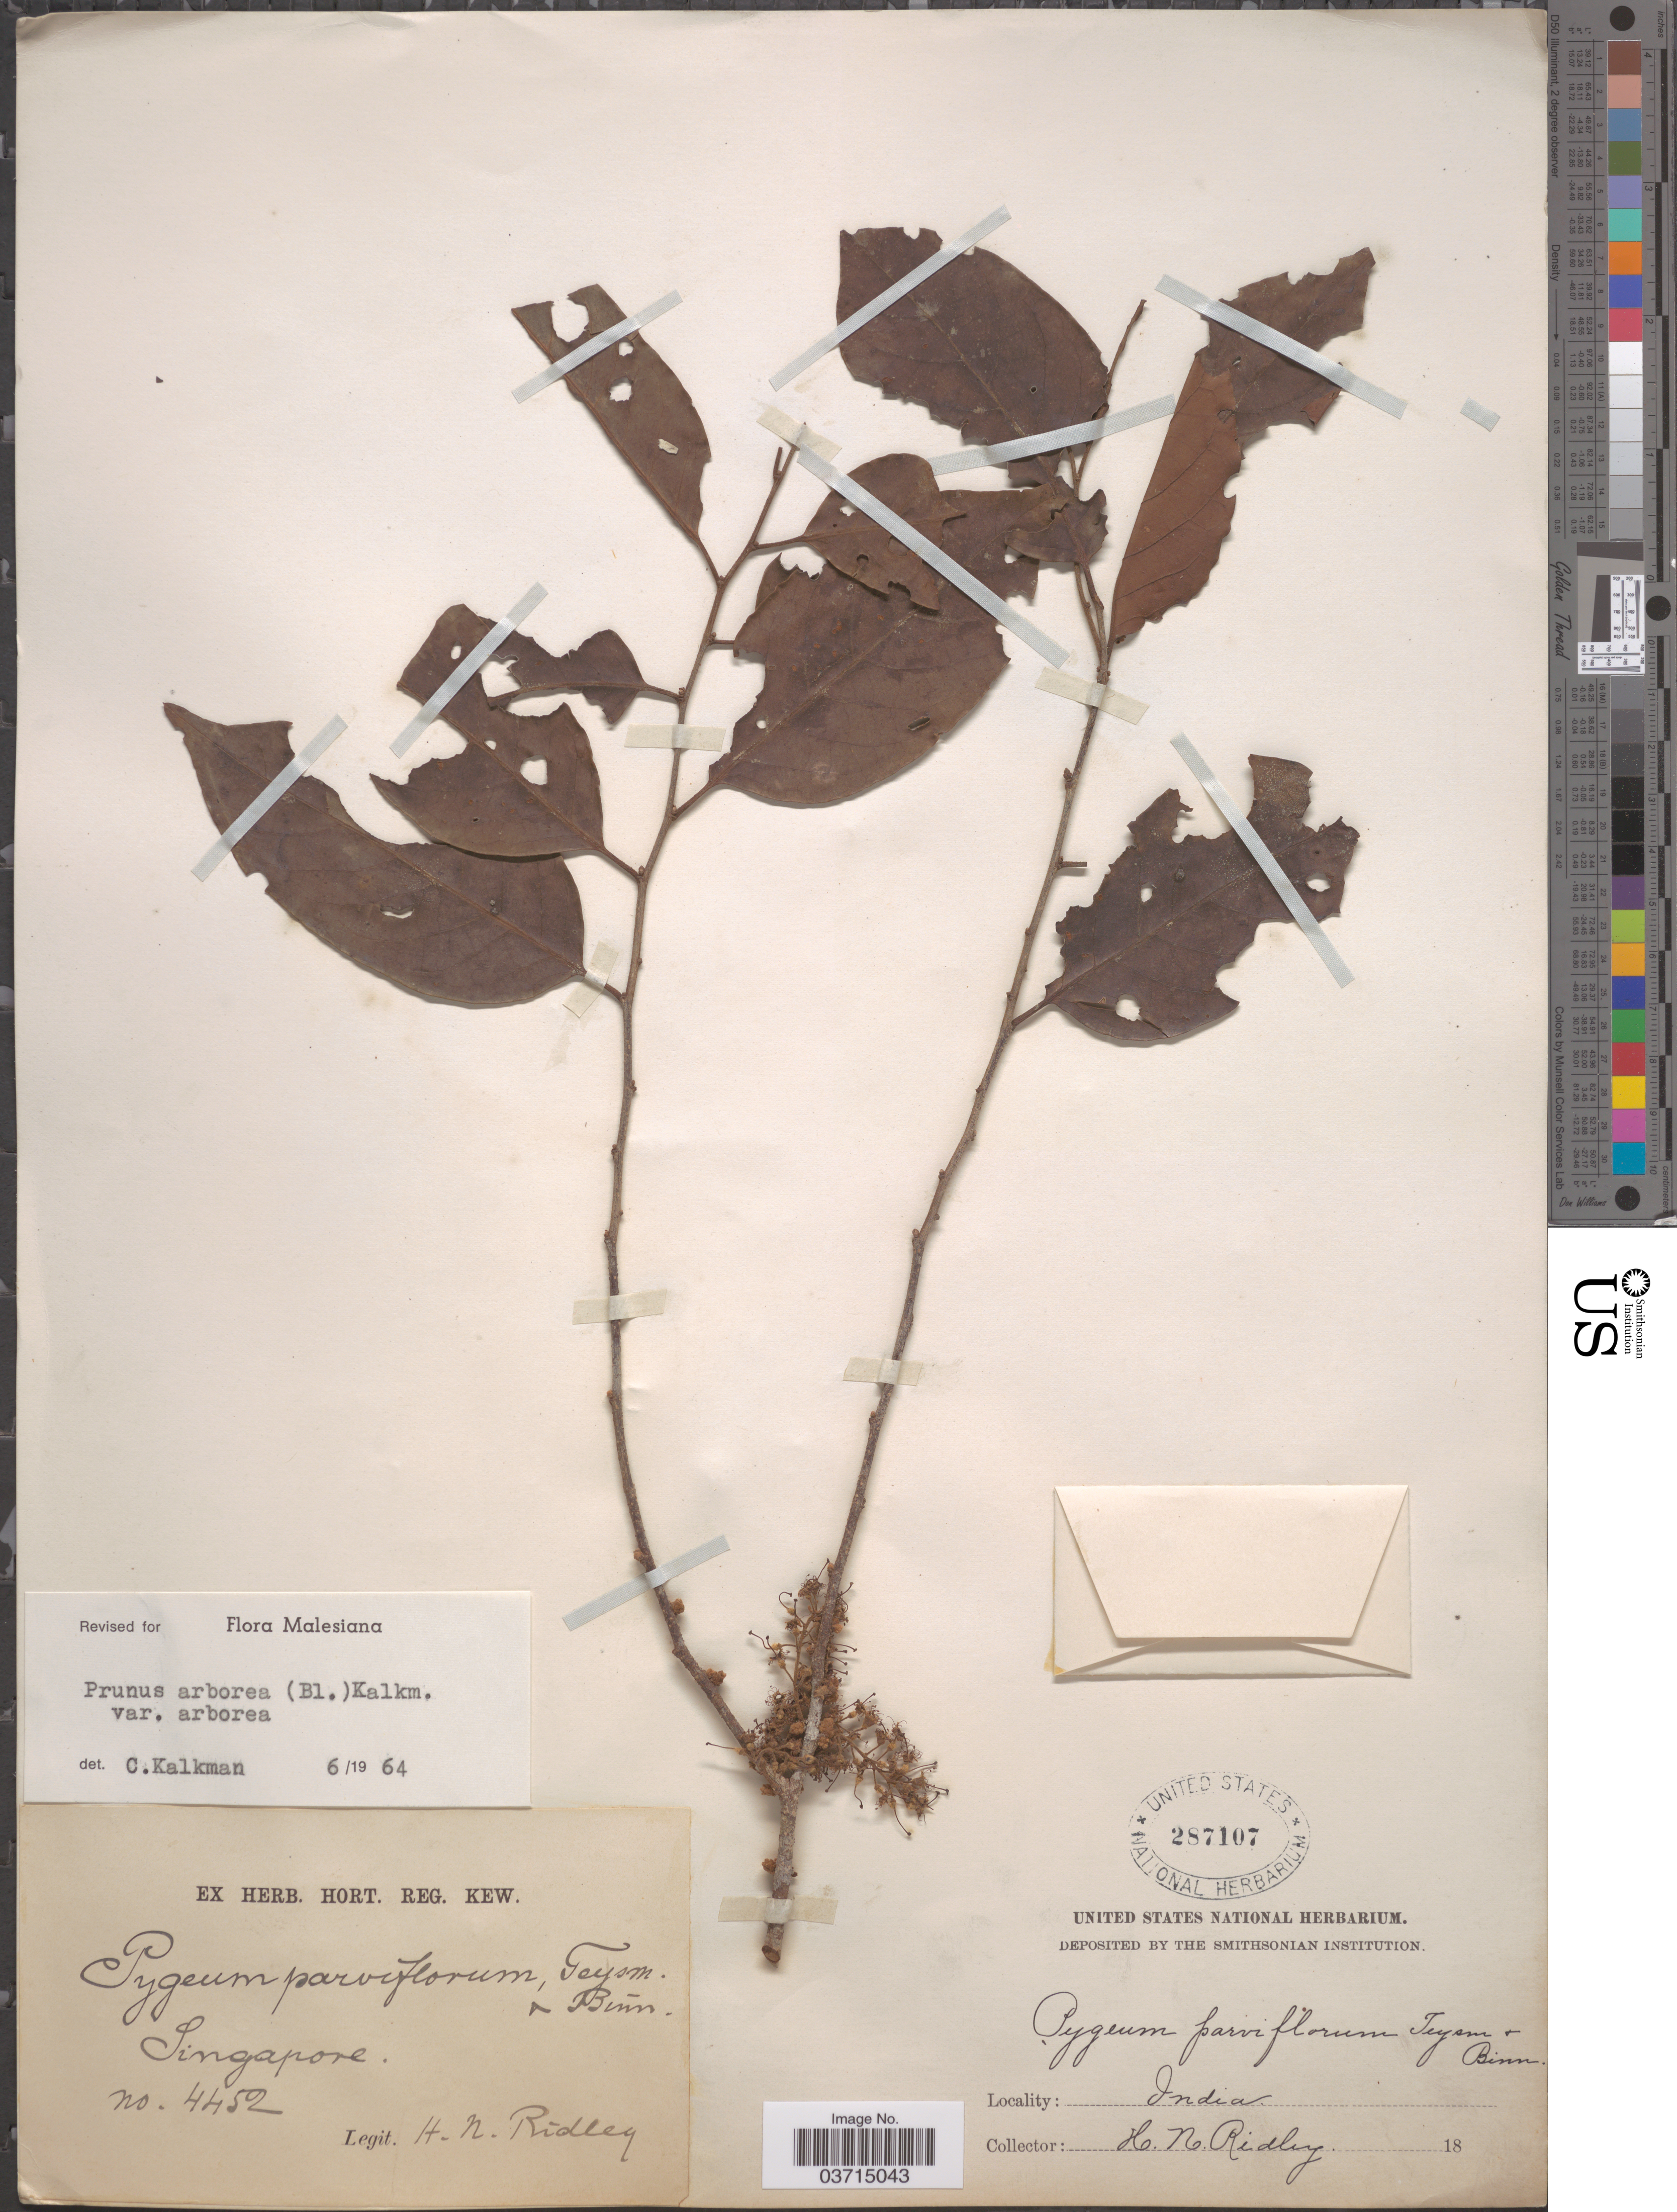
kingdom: Plantae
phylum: Tracheophyta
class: Magnoliopsida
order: Rosales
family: Rosaceae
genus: Pygeum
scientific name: Pygeum arboreum var. arboreum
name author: Endl. ex Kurz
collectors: H. N. Ridley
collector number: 4452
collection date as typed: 18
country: Singapore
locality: India. Singapore.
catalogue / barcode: US 287107